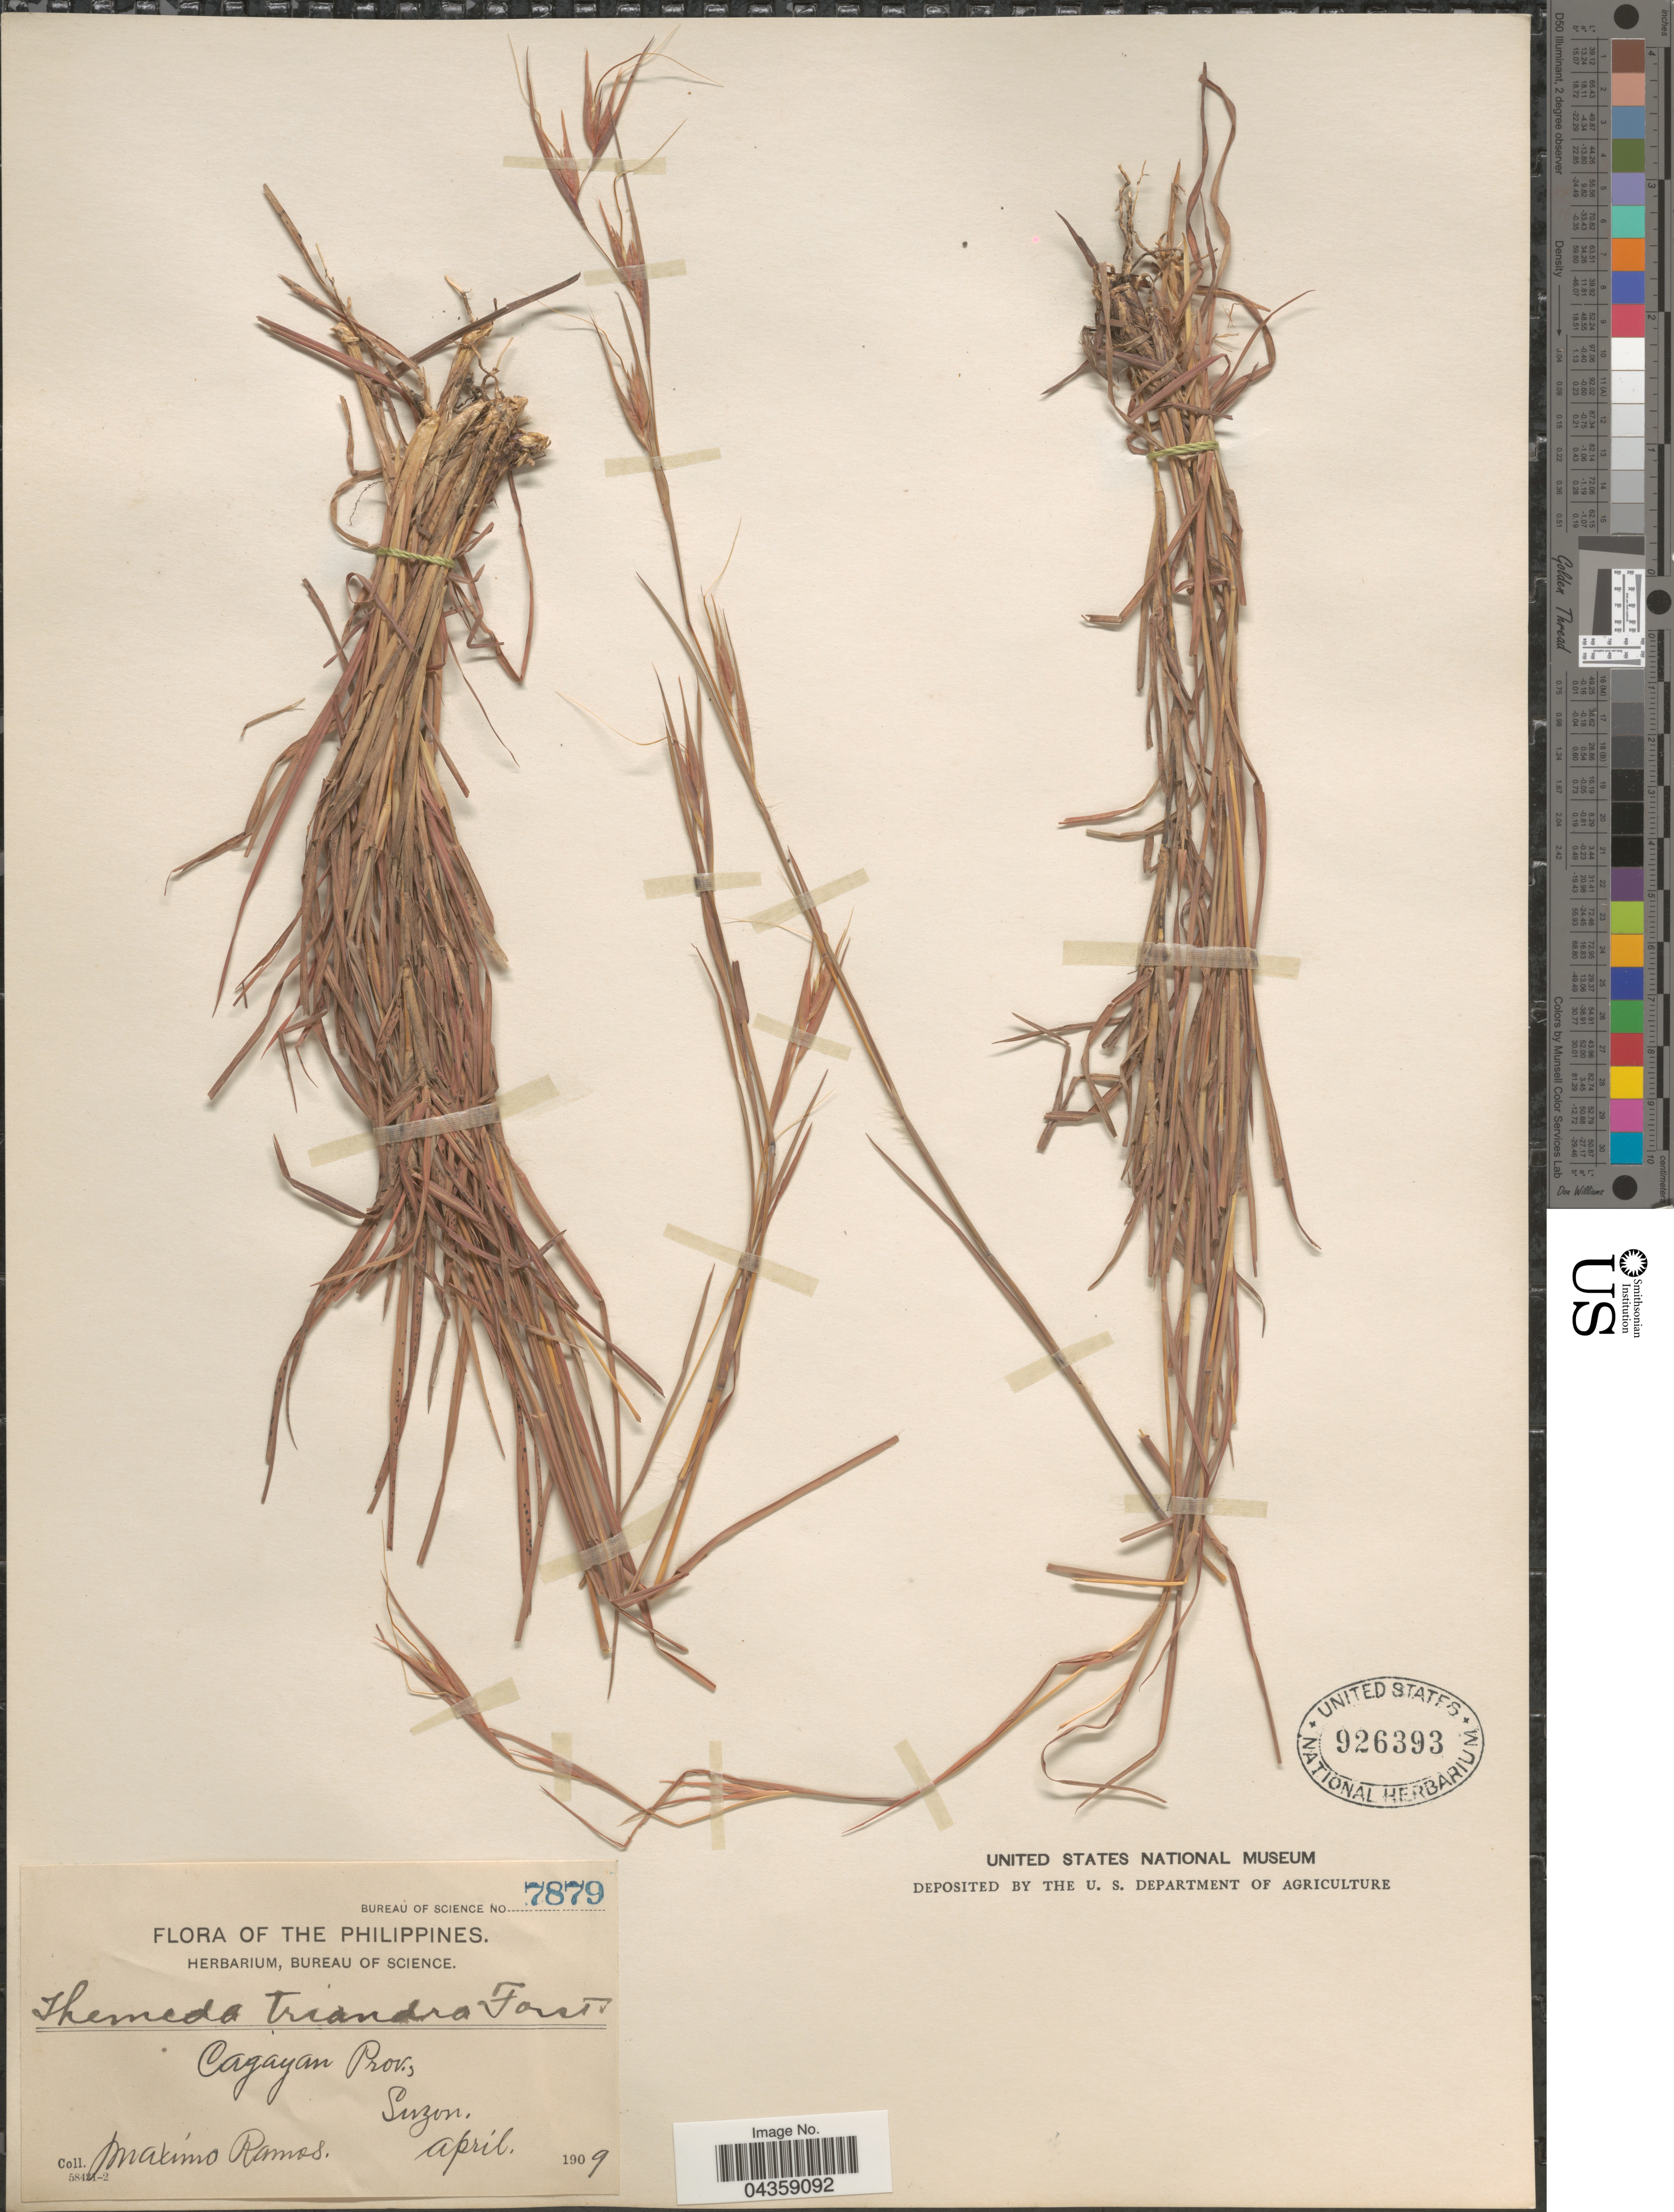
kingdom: Plantae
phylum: Tracheophyta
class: Liliopsida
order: Poales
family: Poaceae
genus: Themeda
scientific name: Themeda triandra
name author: Forssk.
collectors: M. Ramos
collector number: Bureau of Science 7879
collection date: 1909-04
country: Philippines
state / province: Cagayan Valley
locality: Cagayan Prov., Luzon.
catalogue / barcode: US 926393